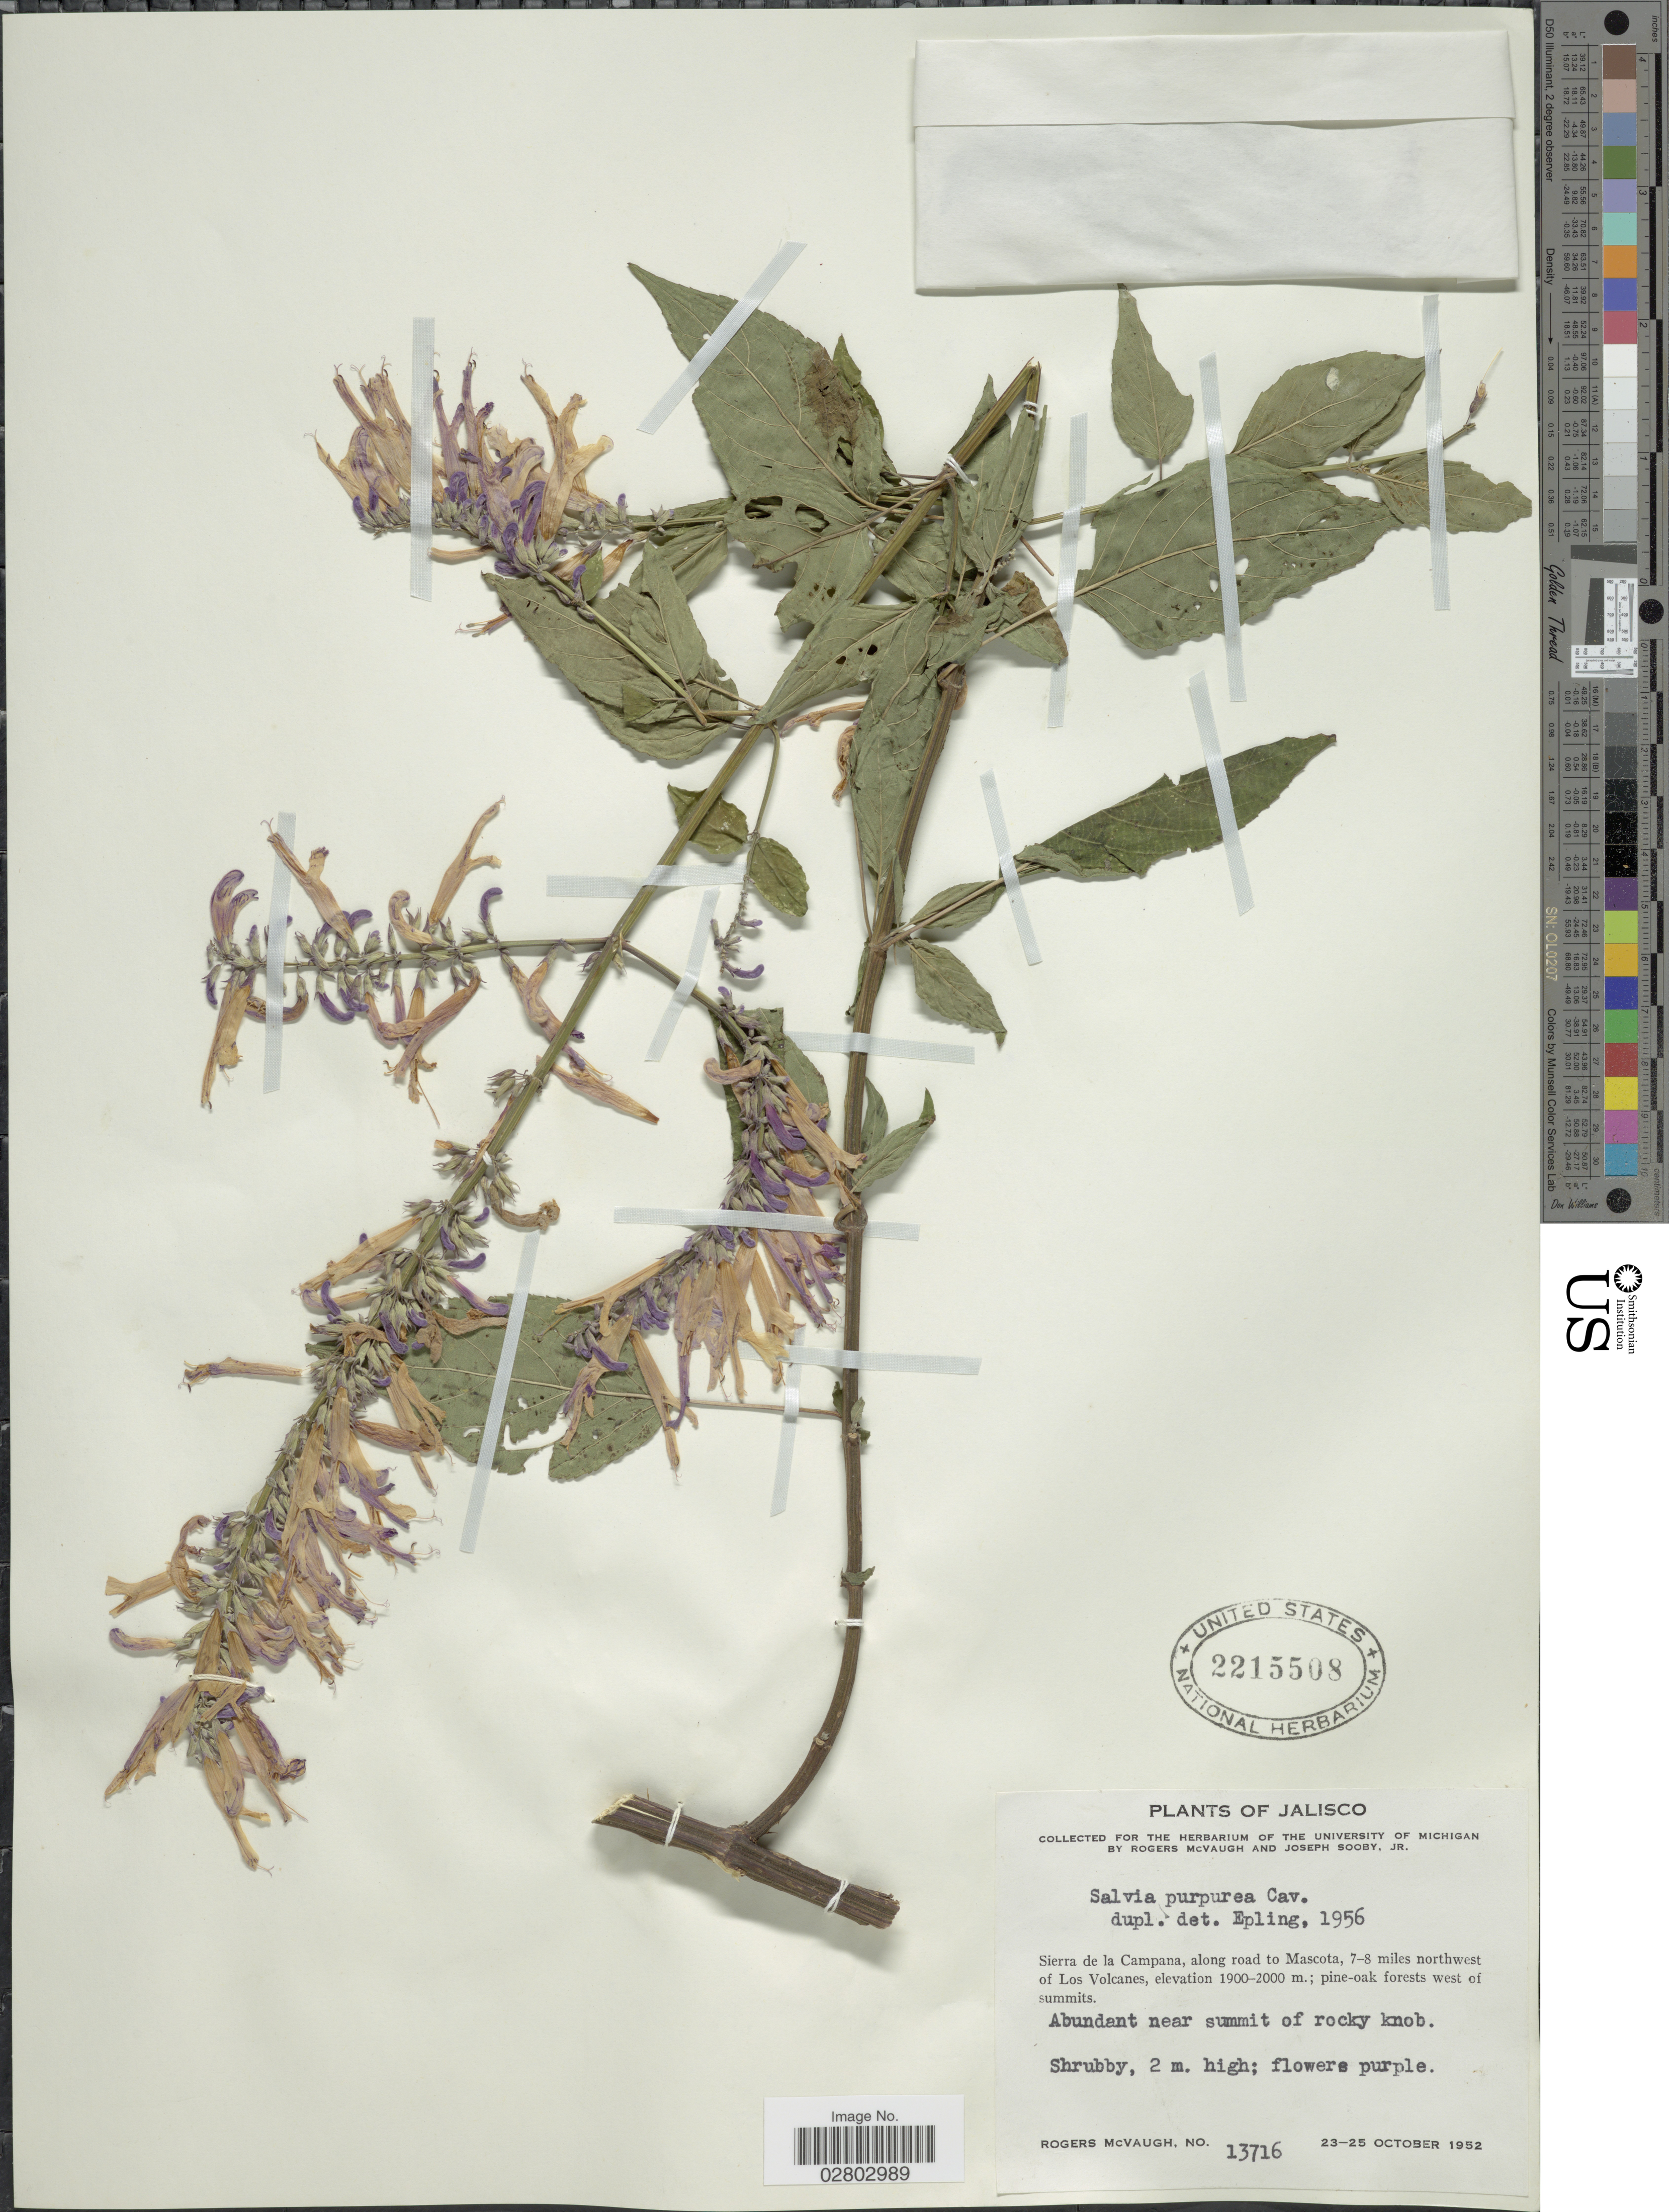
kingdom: Plantae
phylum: Tracheophyta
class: Magnoliopsida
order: Lamiales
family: Lamiaceae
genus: Salvia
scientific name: Salvia purpurea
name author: Cav.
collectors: R. McVaugh & J. Sooby Jr.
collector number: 13716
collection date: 1952-10-23/1952-10-25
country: Mexico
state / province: Jalisco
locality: Sierra de la Campana, along road to Mascota, 7-8 miles northwest of Los Volcanes. pine-oak forests west of summits.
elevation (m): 1900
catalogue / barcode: US 2215508